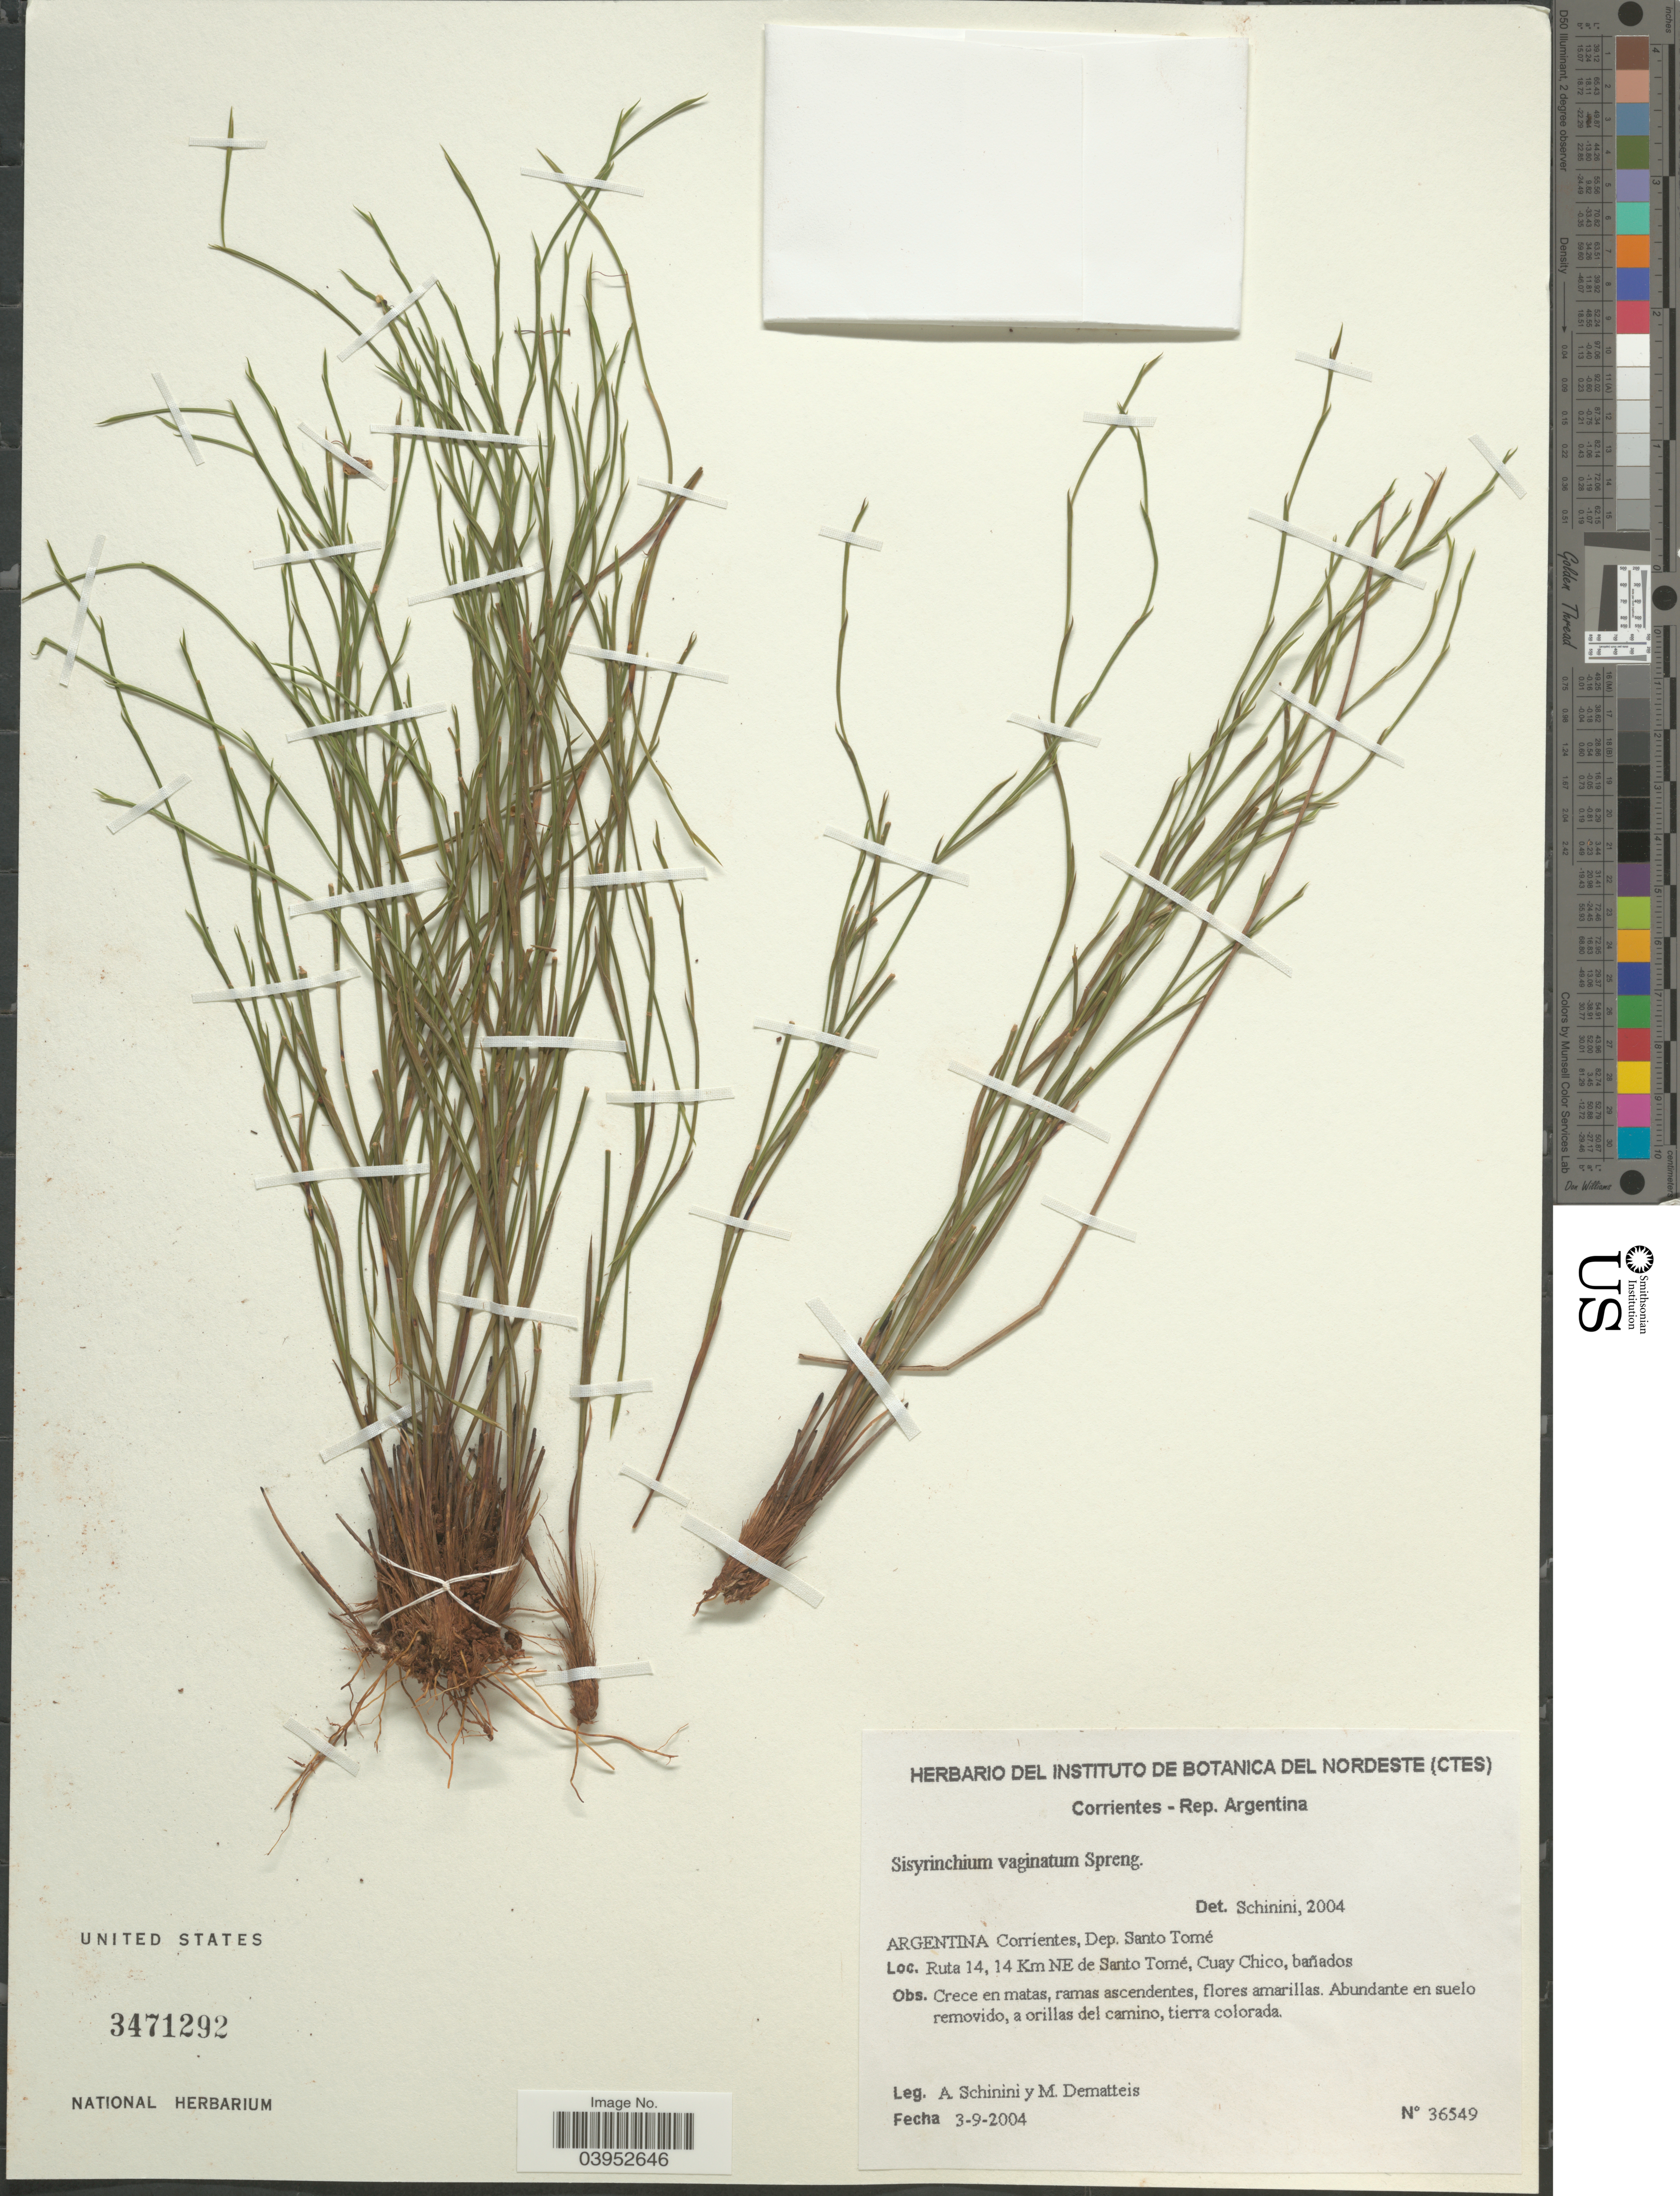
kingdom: Plantae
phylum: Tracheophyta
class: Liliopsida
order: Asparagales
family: Iridaceae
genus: Sisyrinchium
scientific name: Sisyrinchium vaginatum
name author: Spreng.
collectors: A. Schinini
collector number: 36549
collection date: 2004-09-03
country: Argentina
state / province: Corrientes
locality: Rep. Argentina. Dep. Santo Tomé. Ruta 14, 14 Km NE de Santo Tomé, Cuay Chico, bañados.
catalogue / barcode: US 3471292